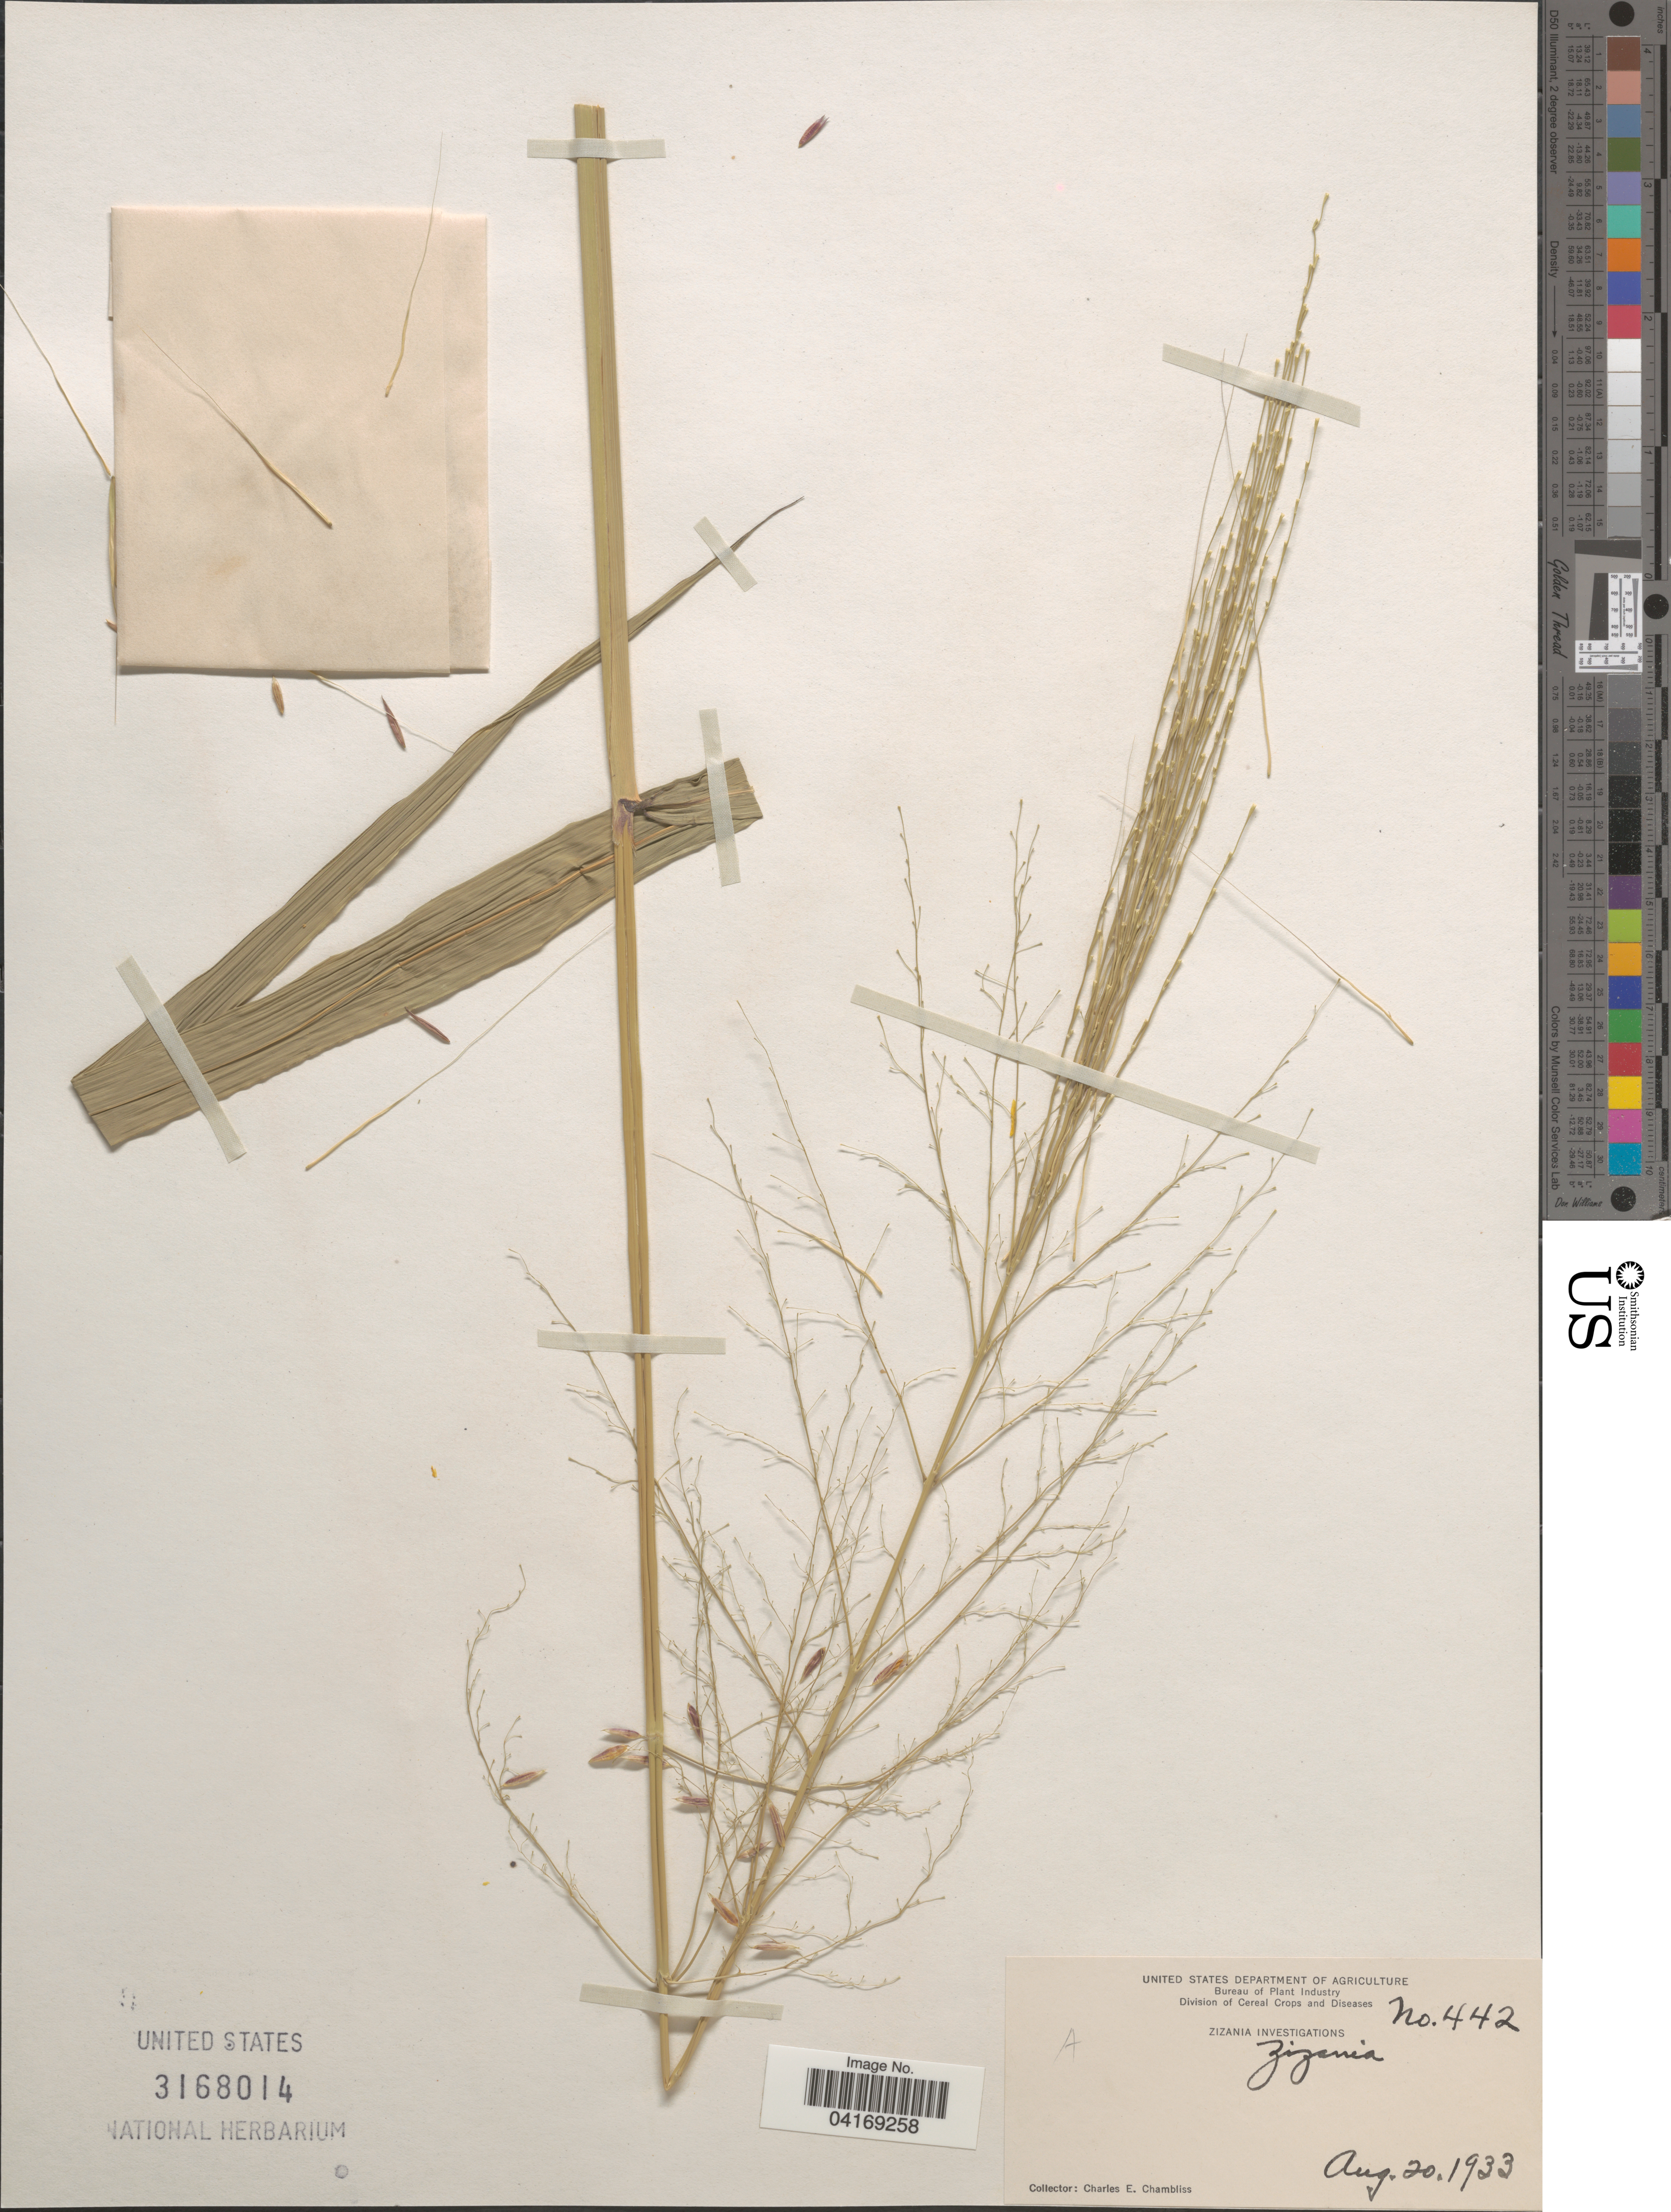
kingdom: Plantae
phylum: Tracheophyta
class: Liliopsida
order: Poales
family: Poaceae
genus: Zizania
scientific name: Zizania sp.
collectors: C. Chambliss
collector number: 442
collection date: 1933-08-20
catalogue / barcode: US 3168014